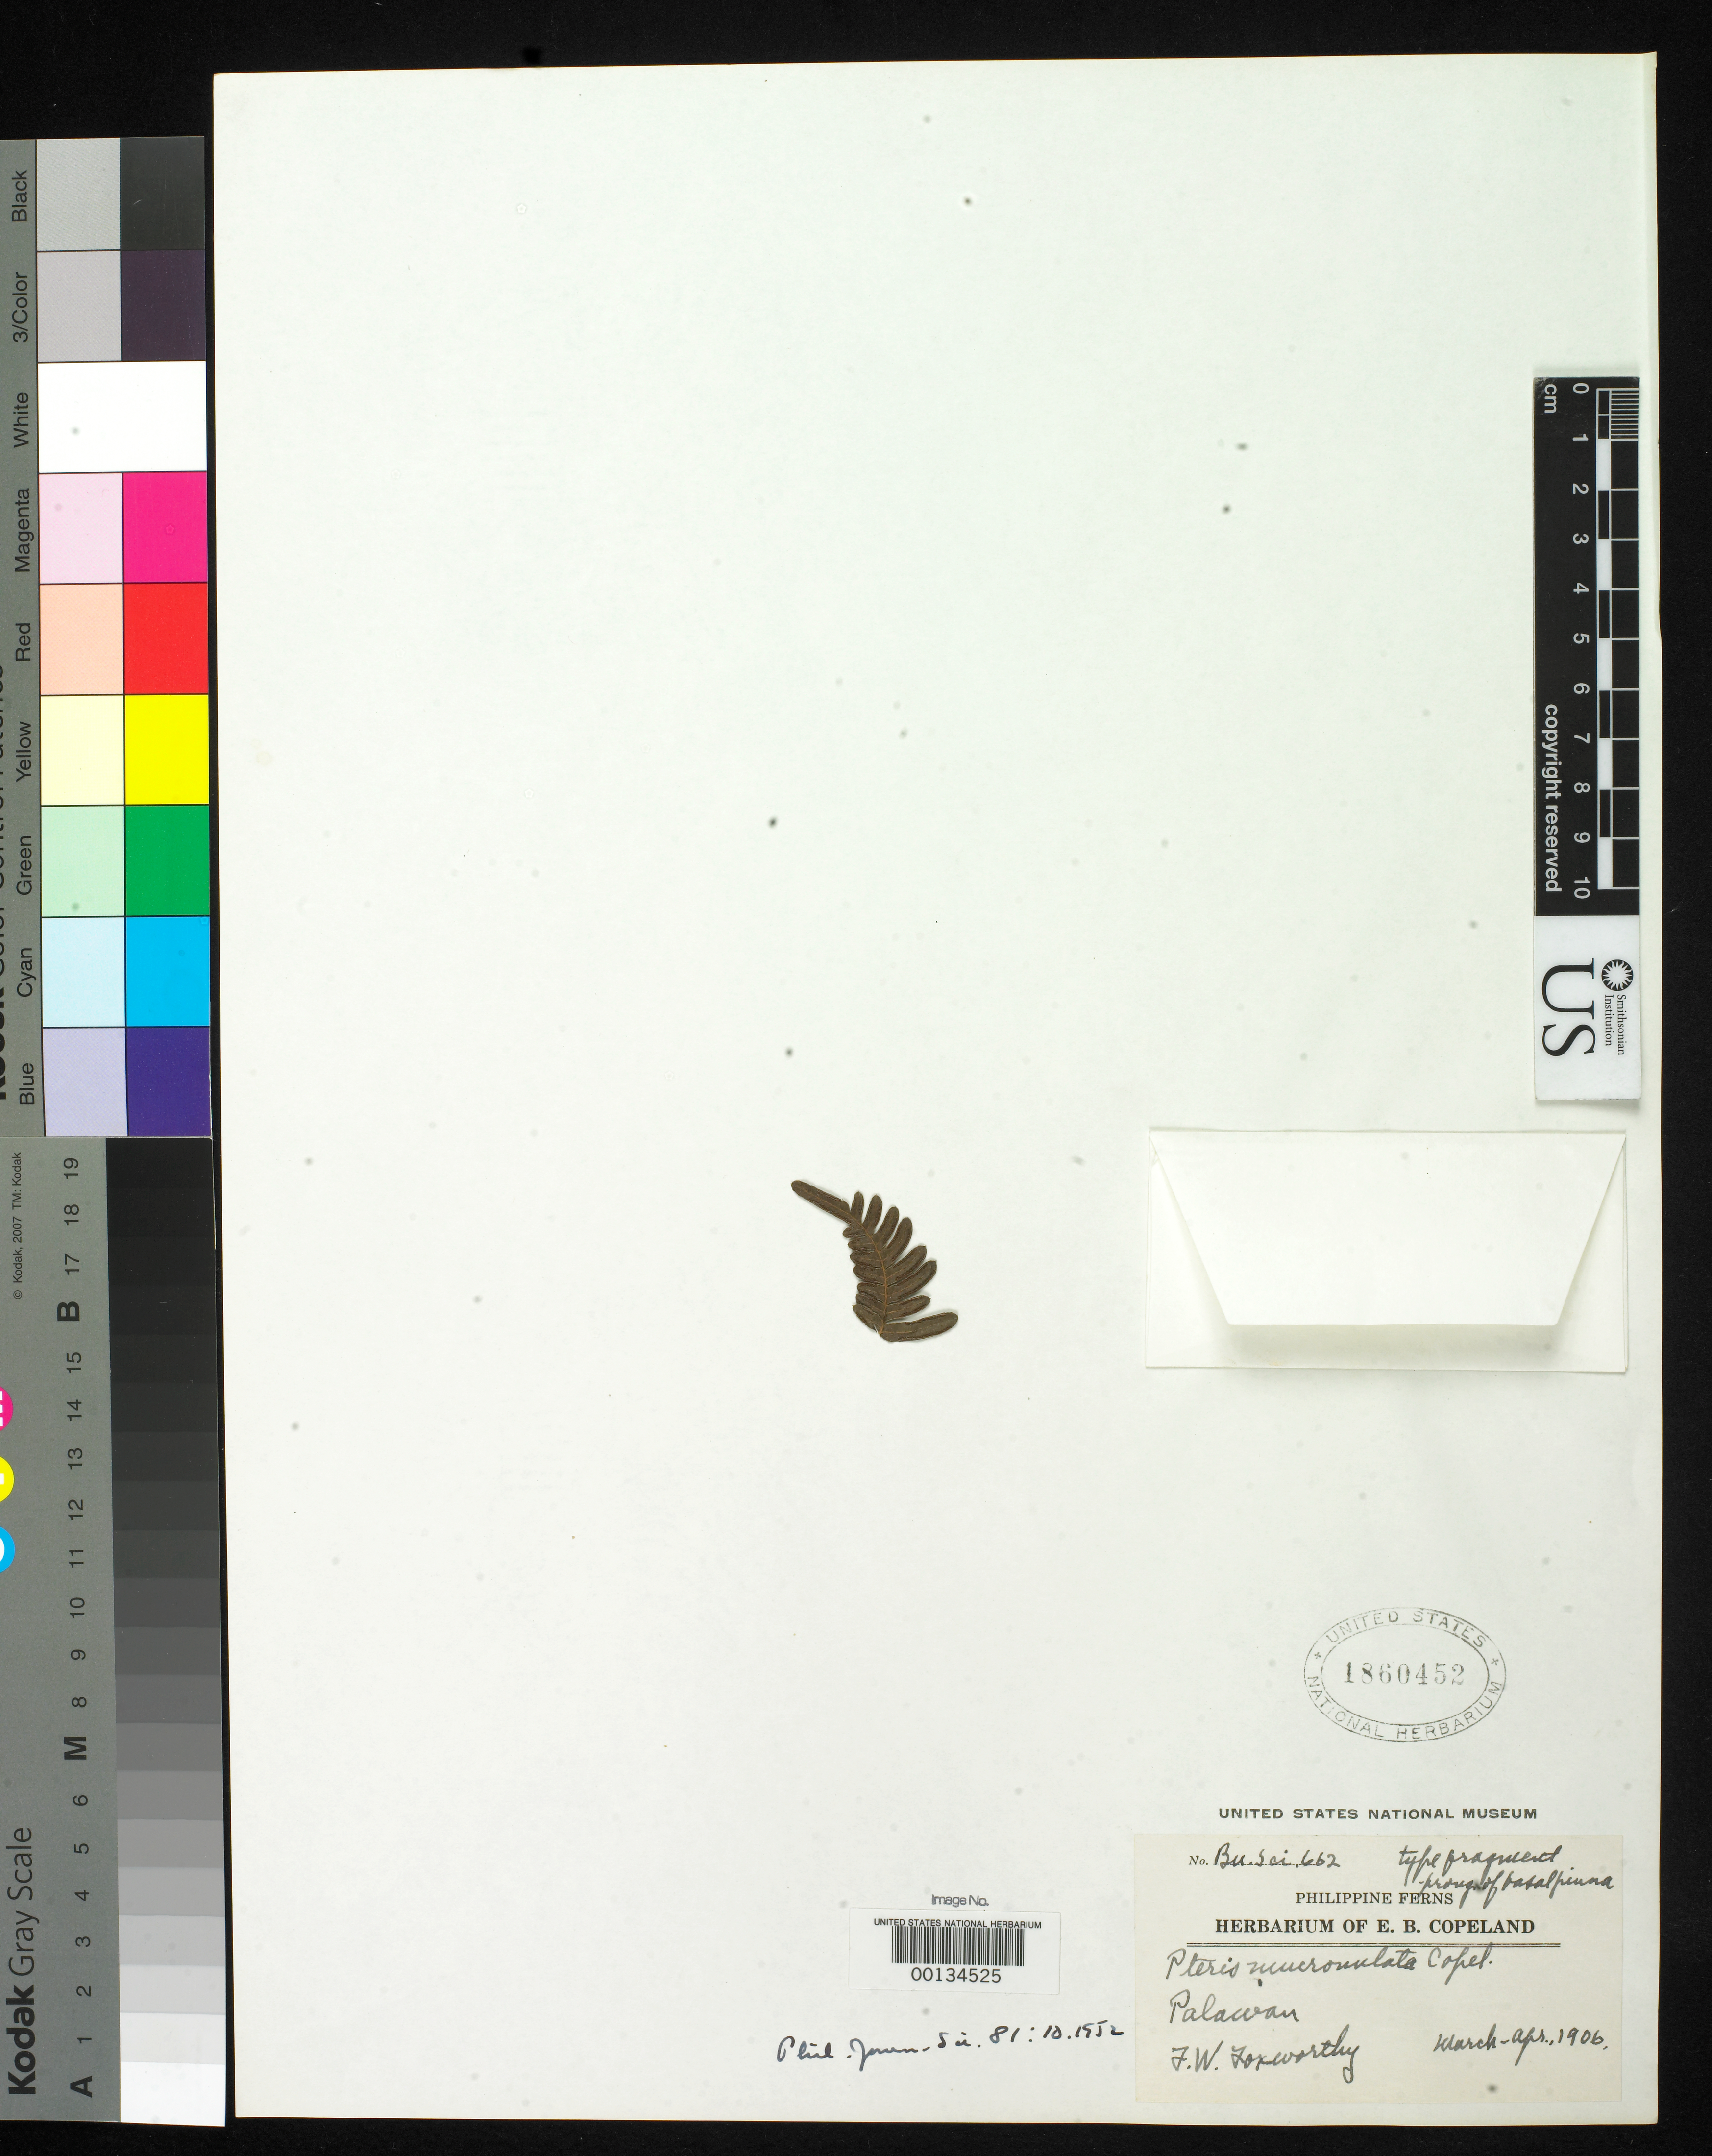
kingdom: Plantae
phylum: Tracheophyta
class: Polypodiopsida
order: Polypodiales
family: Pteridaceae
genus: Pteris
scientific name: Pteris mucronulata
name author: Copel.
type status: Isotype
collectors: F. W. Foxworthy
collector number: Bur. Sci. 662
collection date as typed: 1906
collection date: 1906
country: Philippines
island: Palawan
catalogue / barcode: US 1860452